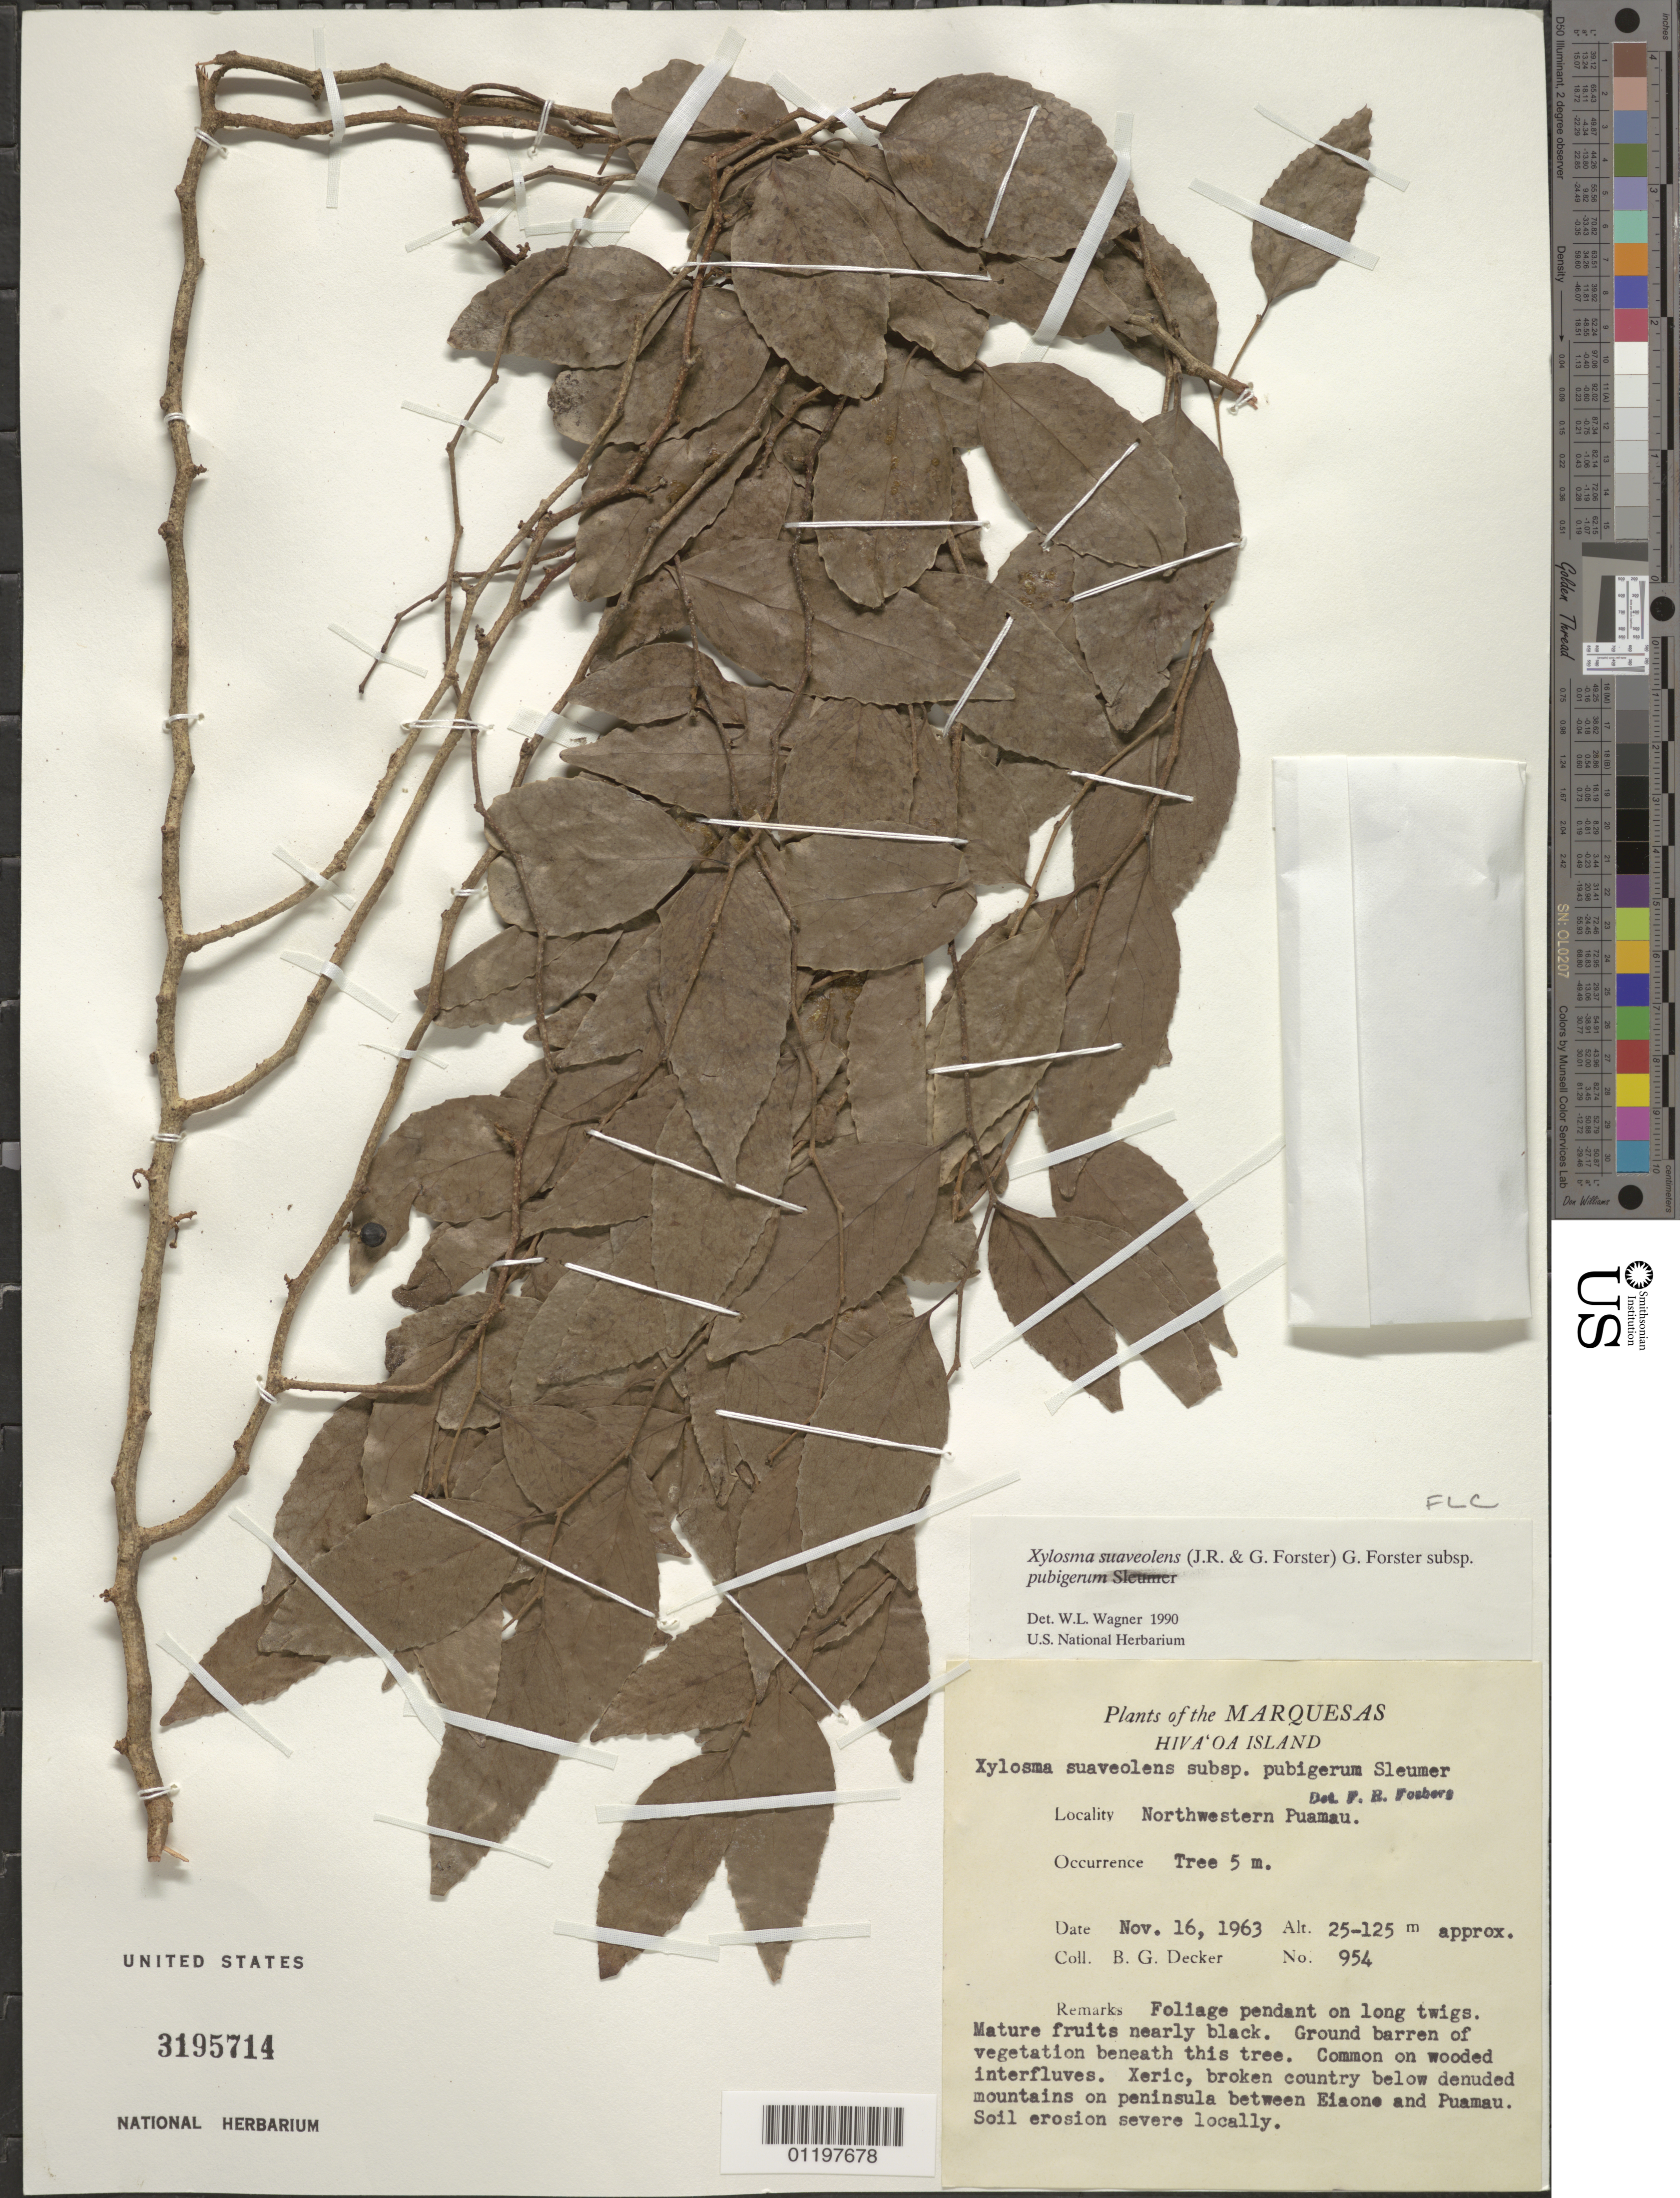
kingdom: Plantae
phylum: Tracheophyta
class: Magnoliopsida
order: Malpighiales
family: Salicaceae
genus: Xylosma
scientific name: Xylosma suaveolens subsp. pubigera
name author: Sleumer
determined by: Wagner, W. L., (BOT), Smithsonian Institution - National Museum of Natural History (UNITED STATES)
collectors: B. G. Decker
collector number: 954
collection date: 1963-11-16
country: French Polynesia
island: Hiva Oa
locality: NW Puamau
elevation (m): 25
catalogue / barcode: US 3195714